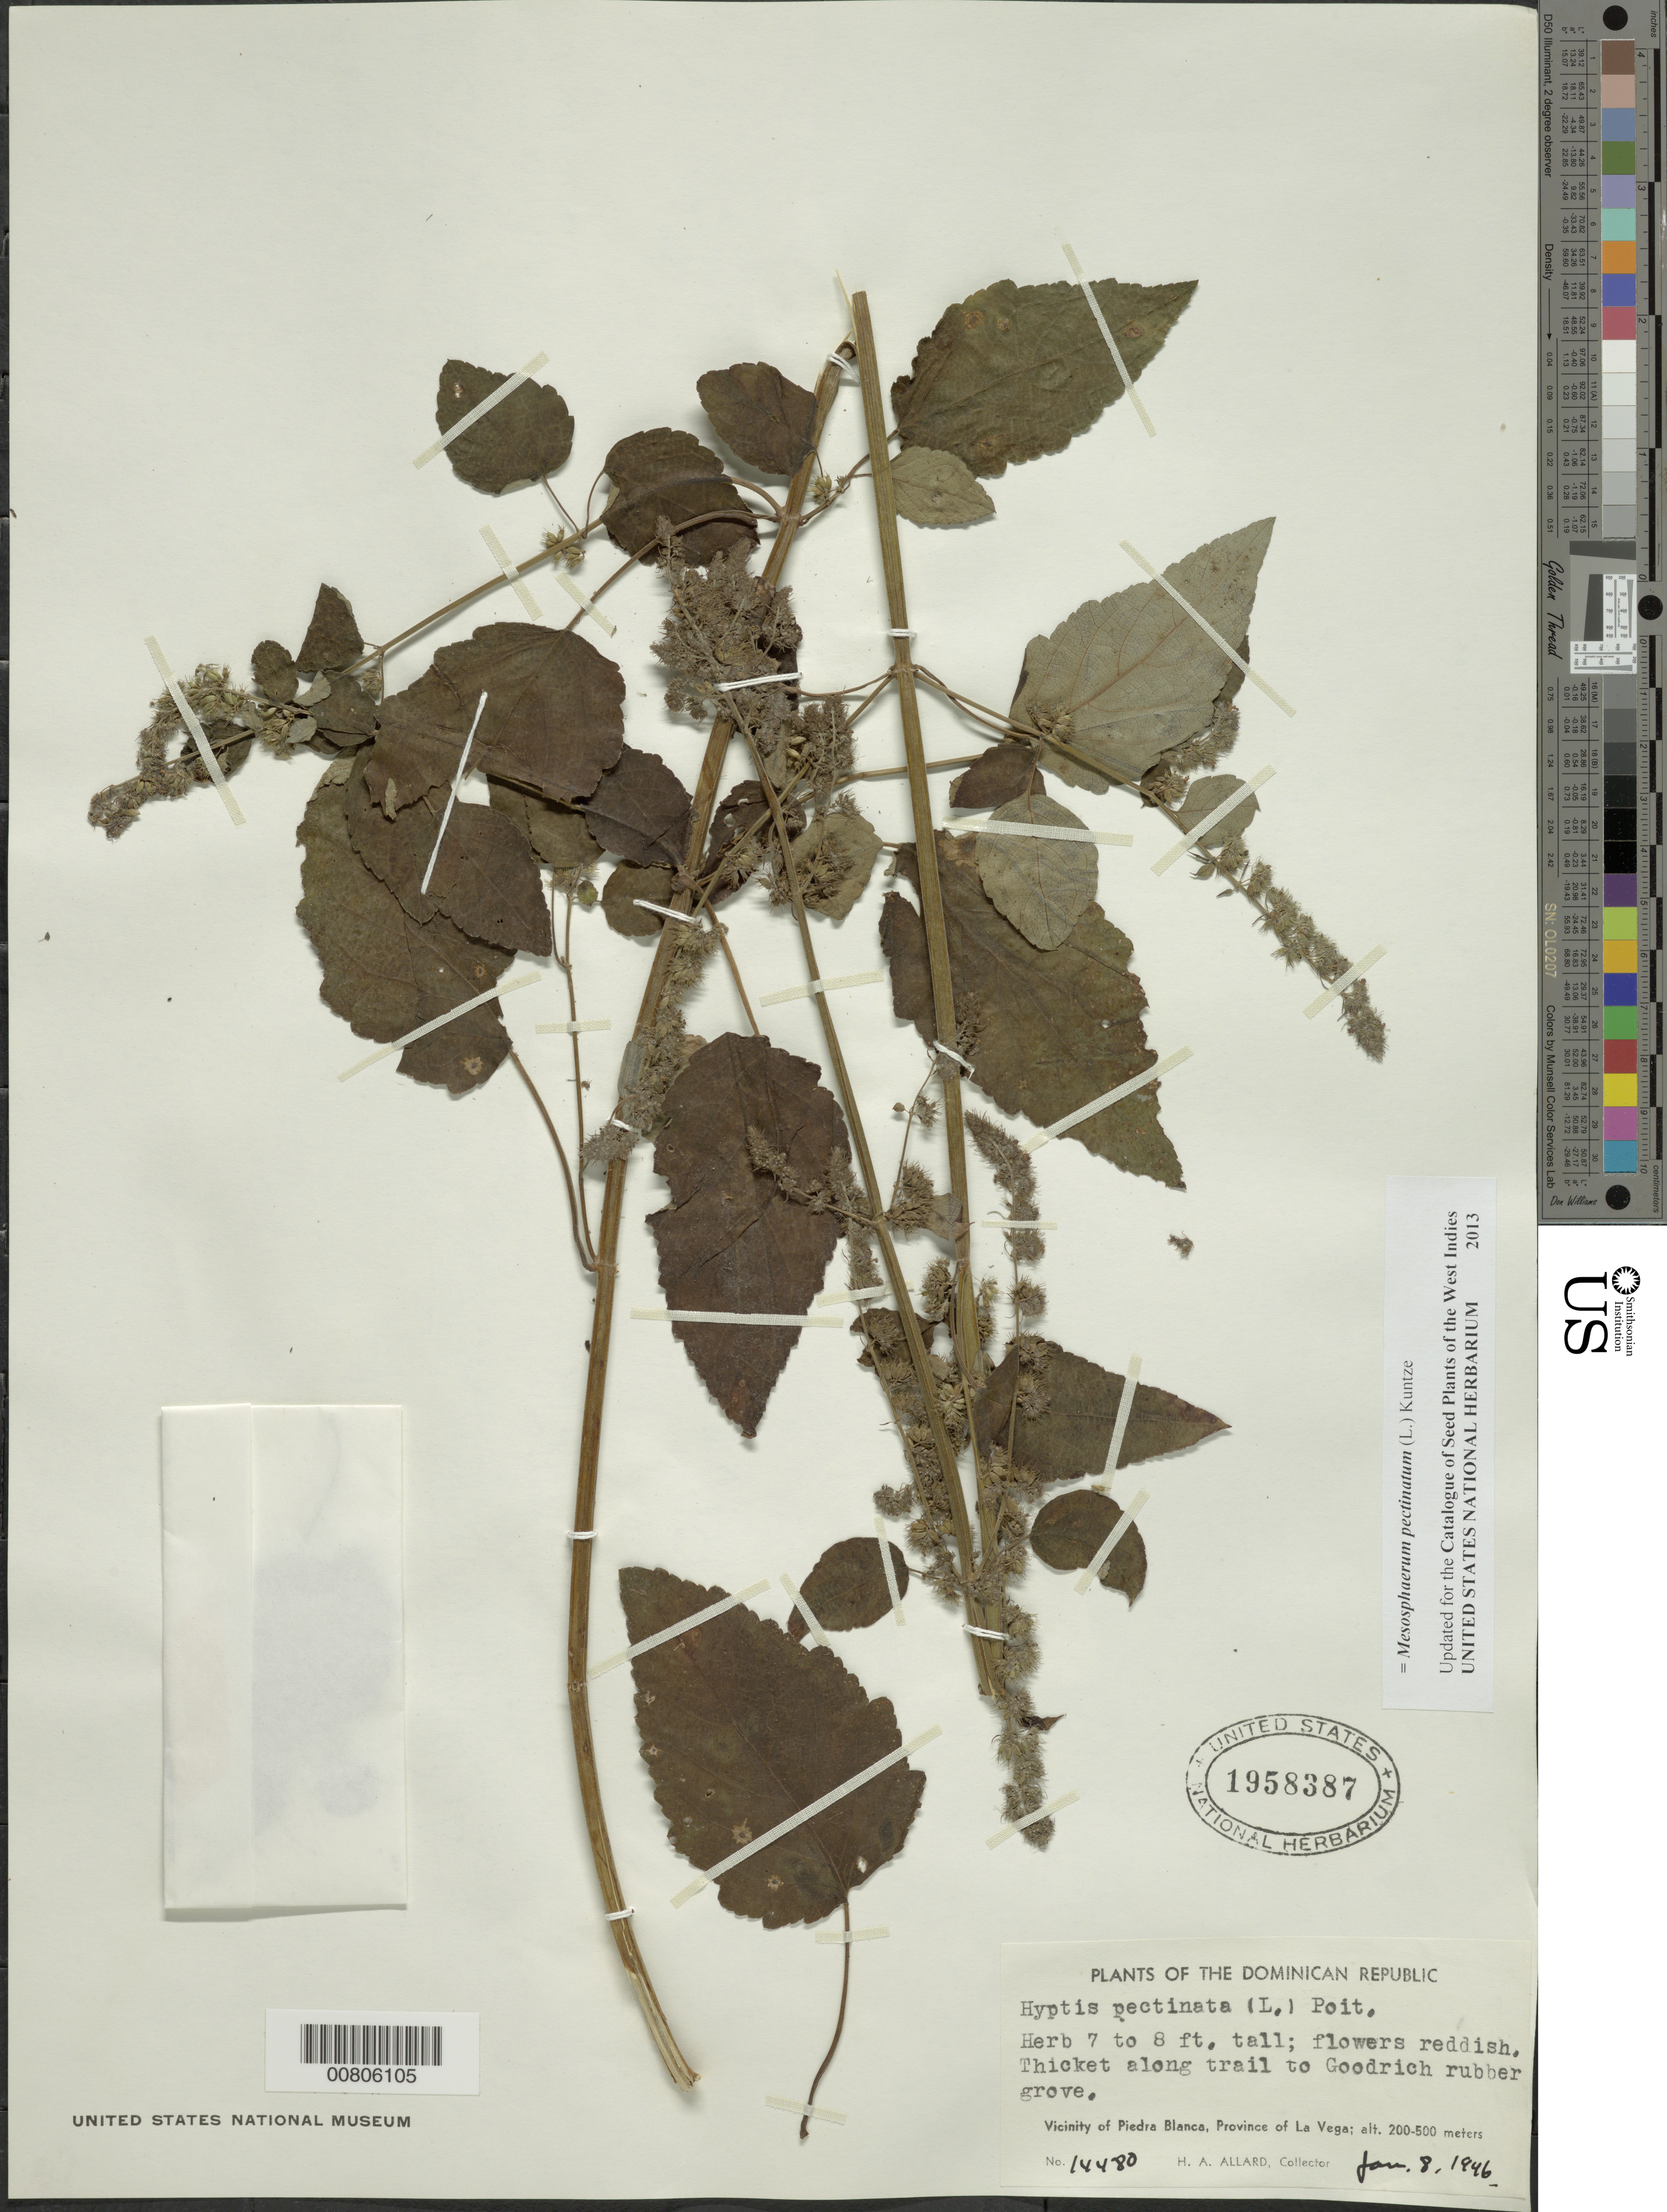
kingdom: Plantae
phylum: Tracheophyta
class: Magnoliopsida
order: Lamiales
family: Lamiaceae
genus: Mesosphaerum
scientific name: Mesosphaerum pectinatum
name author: (L.) Kuntze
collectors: H. A. Allard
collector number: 14480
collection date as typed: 08 Jan 1946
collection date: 1946-01-08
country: Dominican Republic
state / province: La Vega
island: Hispaniola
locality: Vicinity of La Vega, along trail to Goodrich Rubber grove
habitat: Thicket along trail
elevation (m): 200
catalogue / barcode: US 1958387